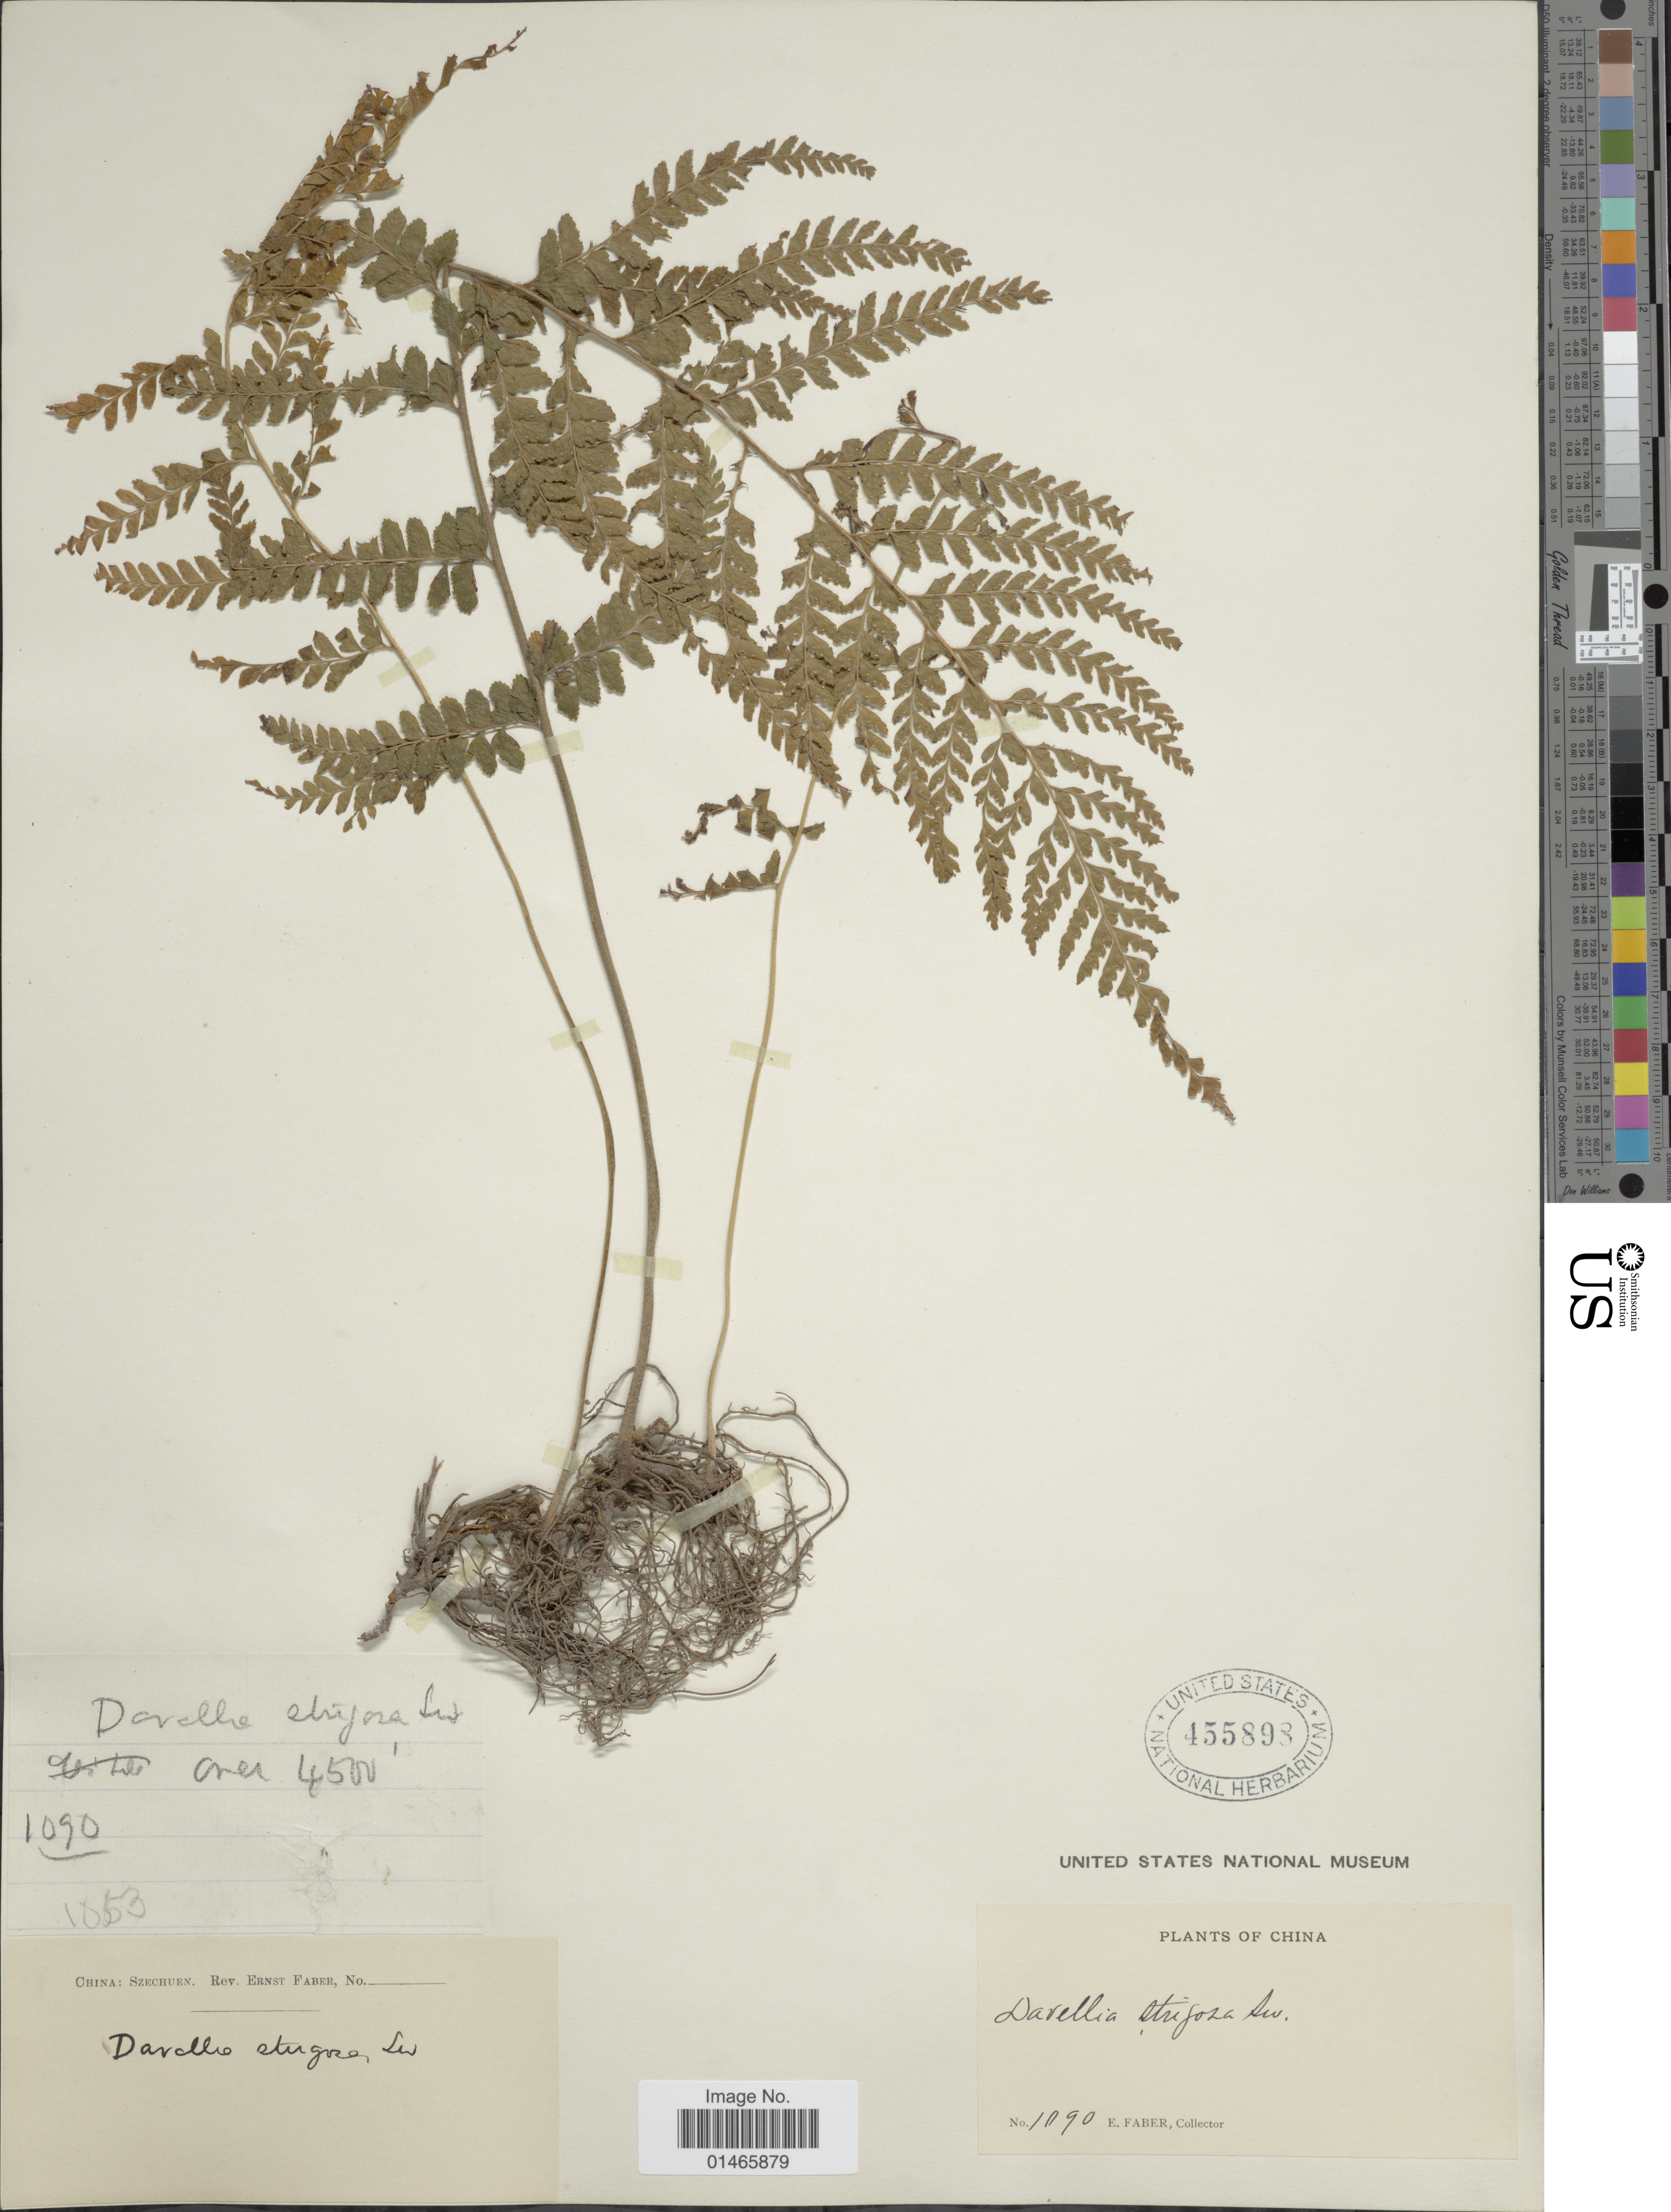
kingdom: Plantae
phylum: Tracheophyta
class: Polypodiopsida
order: Polypodiales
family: Dennstaedtiaceae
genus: Microlepia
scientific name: Microlepia strigosa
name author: (Thunb.) J. Presl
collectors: E. Faber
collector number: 1090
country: China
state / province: Sichuan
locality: Szechuen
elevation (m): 1372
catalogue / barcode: US 455893